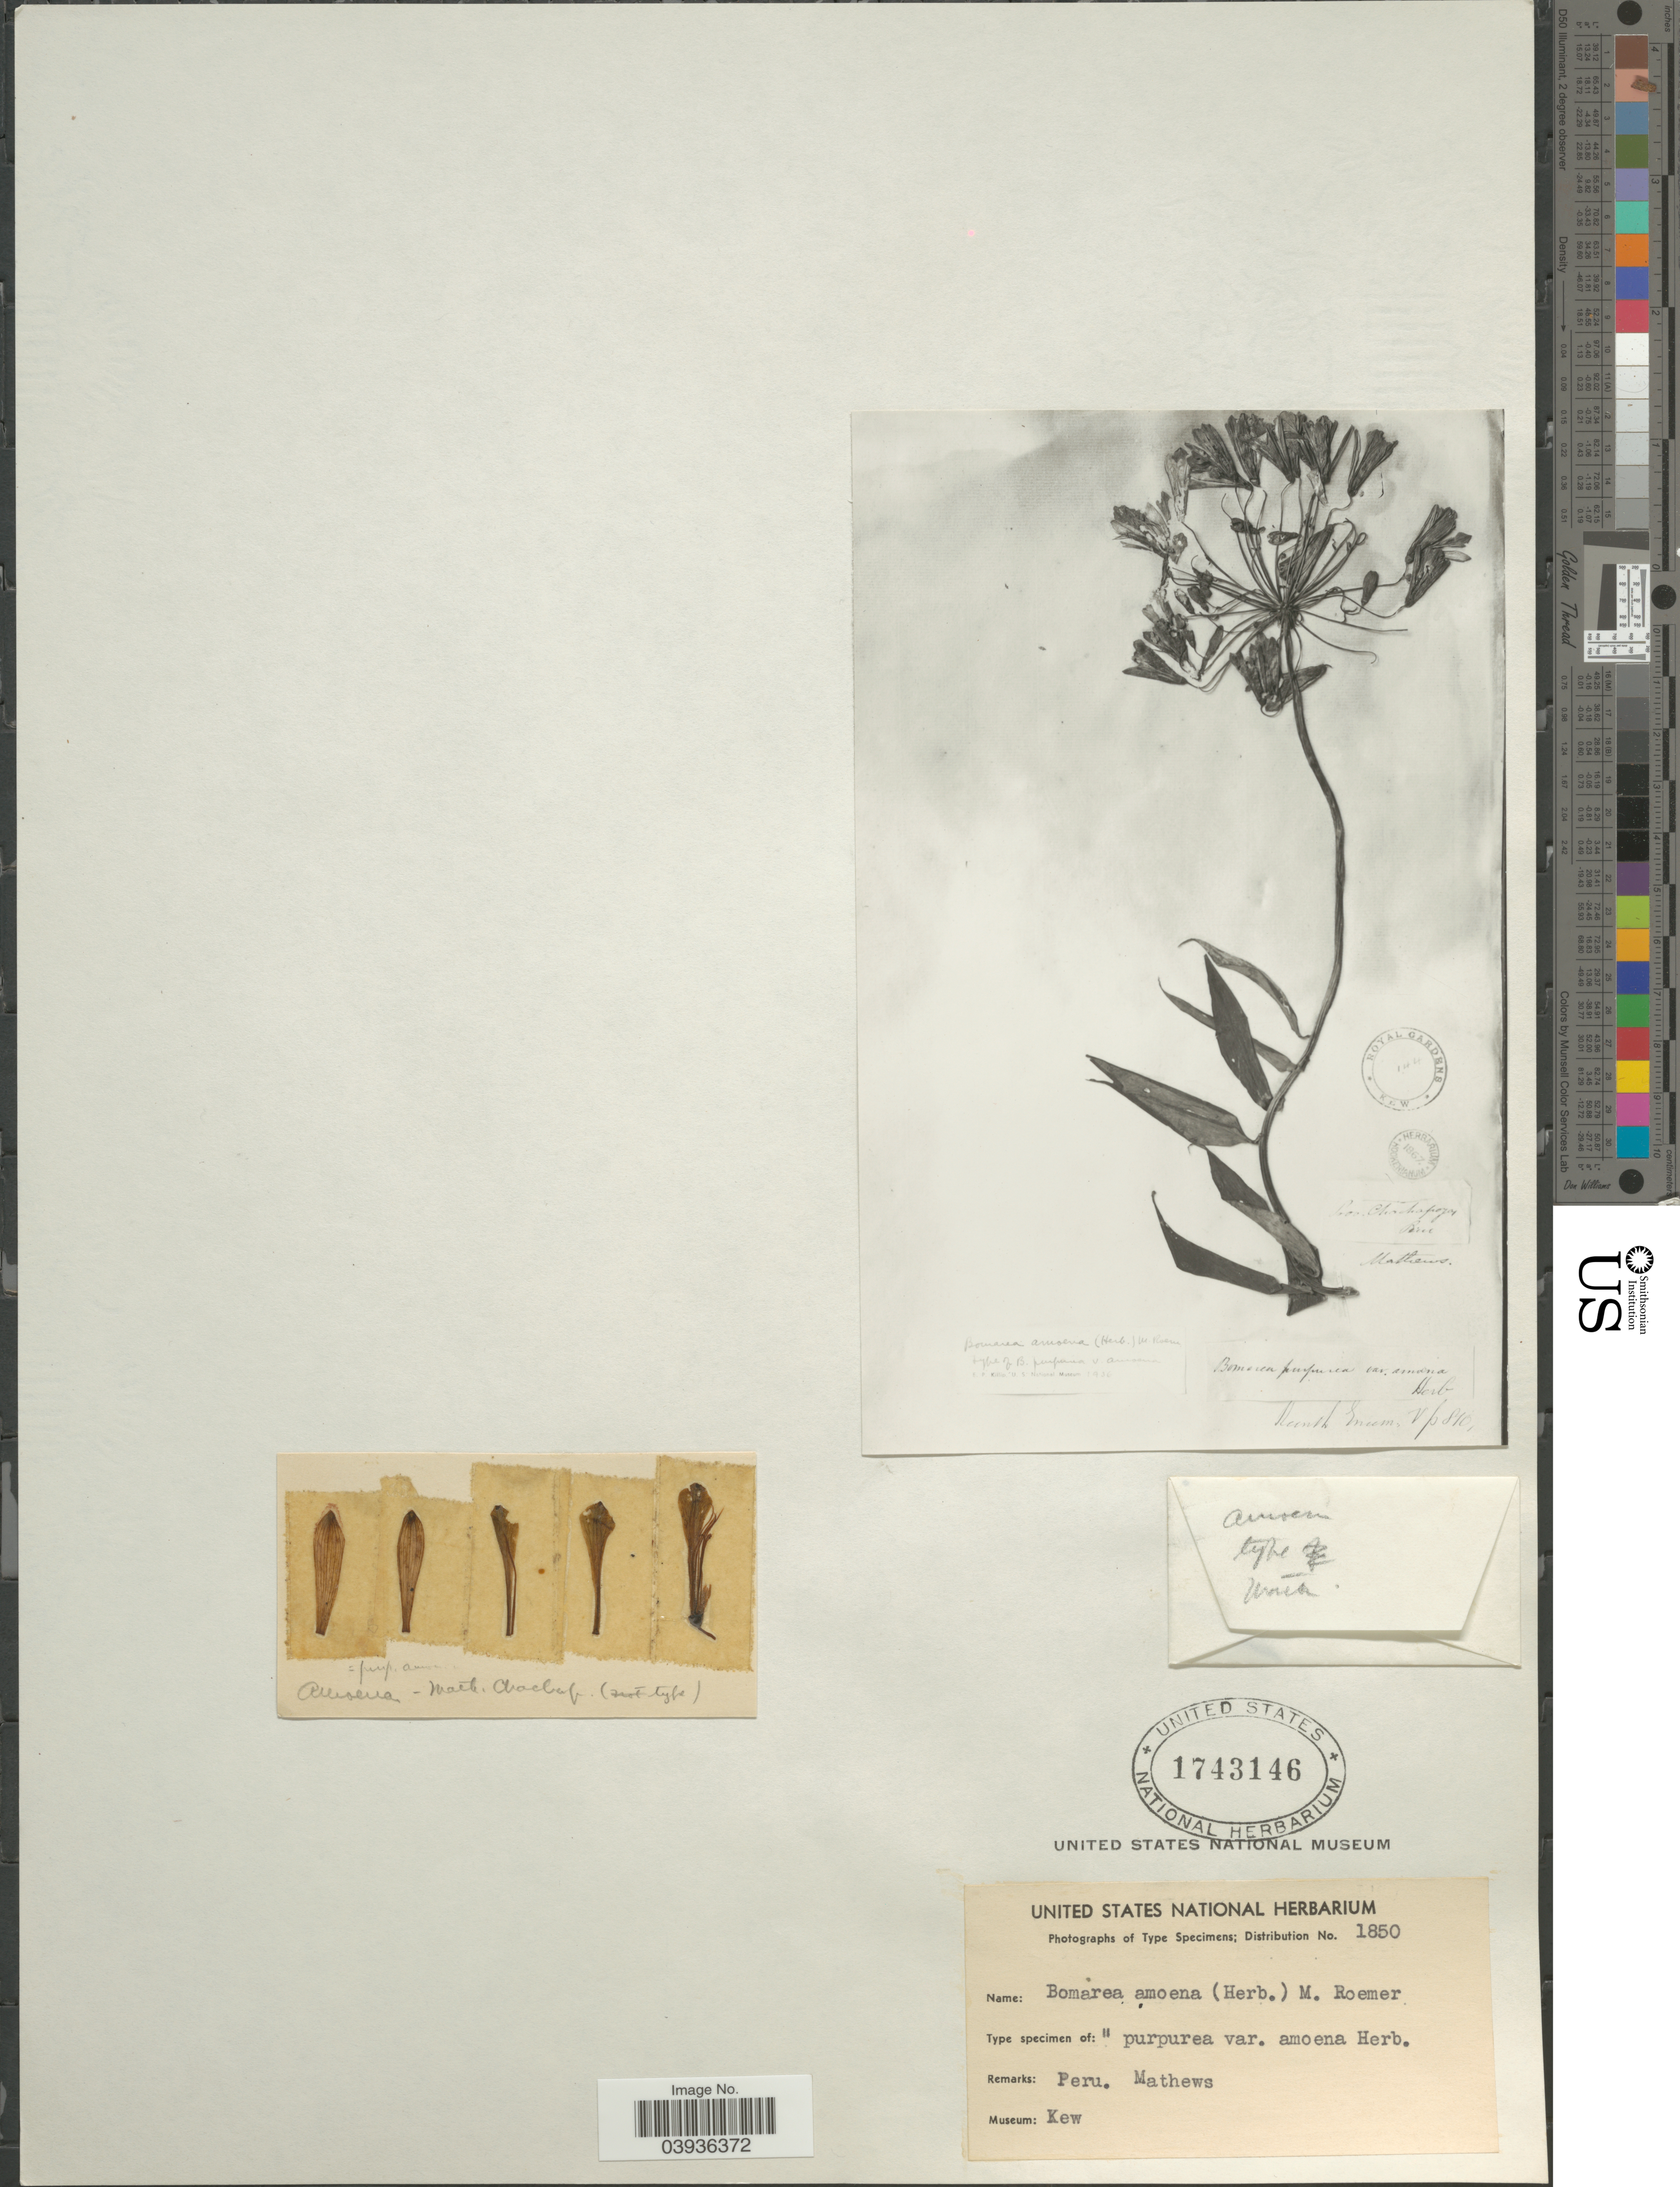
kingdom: Plantae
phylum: Tracheophyta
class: Liliopsida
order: Liliales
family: Alstroemeriaceae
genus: Bomarea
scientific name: Bomarea amoena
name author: (Herb.) M. Roem.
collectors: -- Mathews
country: Peru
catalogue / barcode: US 1743146